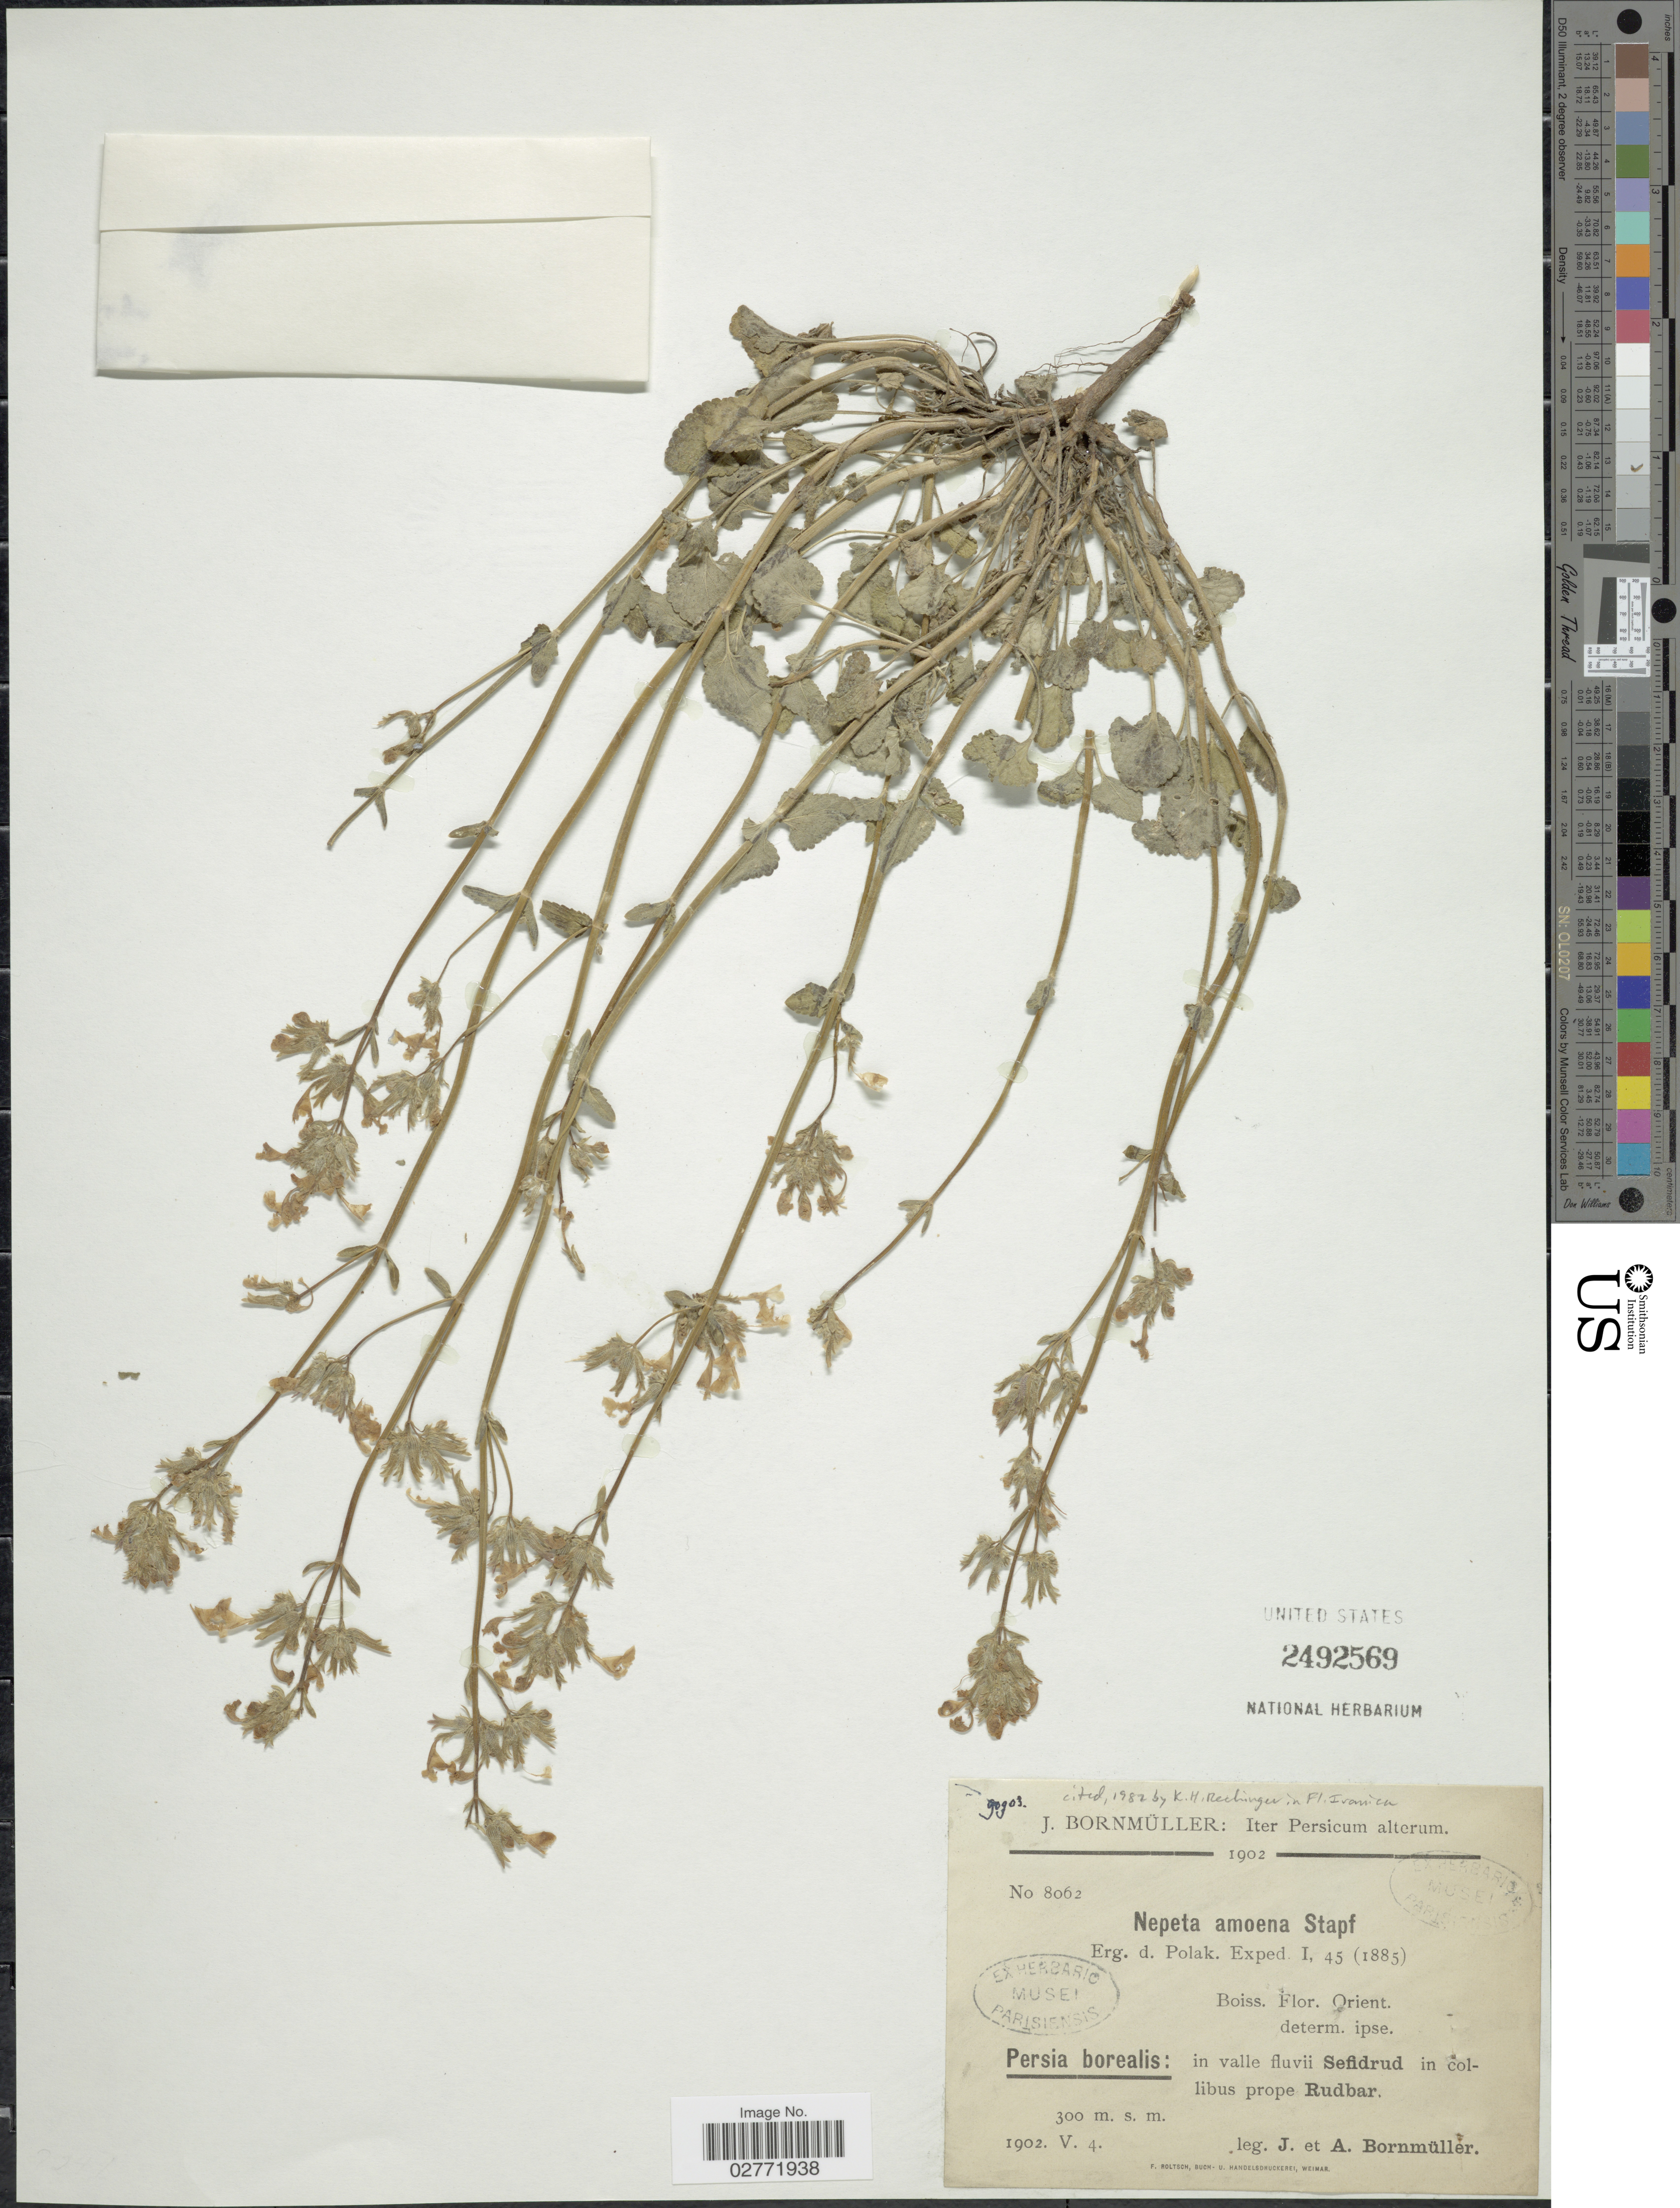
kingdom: Plantae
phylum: Tracheophyta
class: Magnoliopsida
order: Lamiales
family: Lamiaceae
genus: Nepeta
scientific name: Nepeta amoena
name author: Stapf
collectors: J. Bornmüller & A. Bornmüller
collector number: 90903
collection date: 1902-05-04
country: Iran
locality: Persia borealis, in valle fluvii Sefidrud in collibus prope Rudbar.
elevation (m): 300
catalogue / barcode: US 2492569